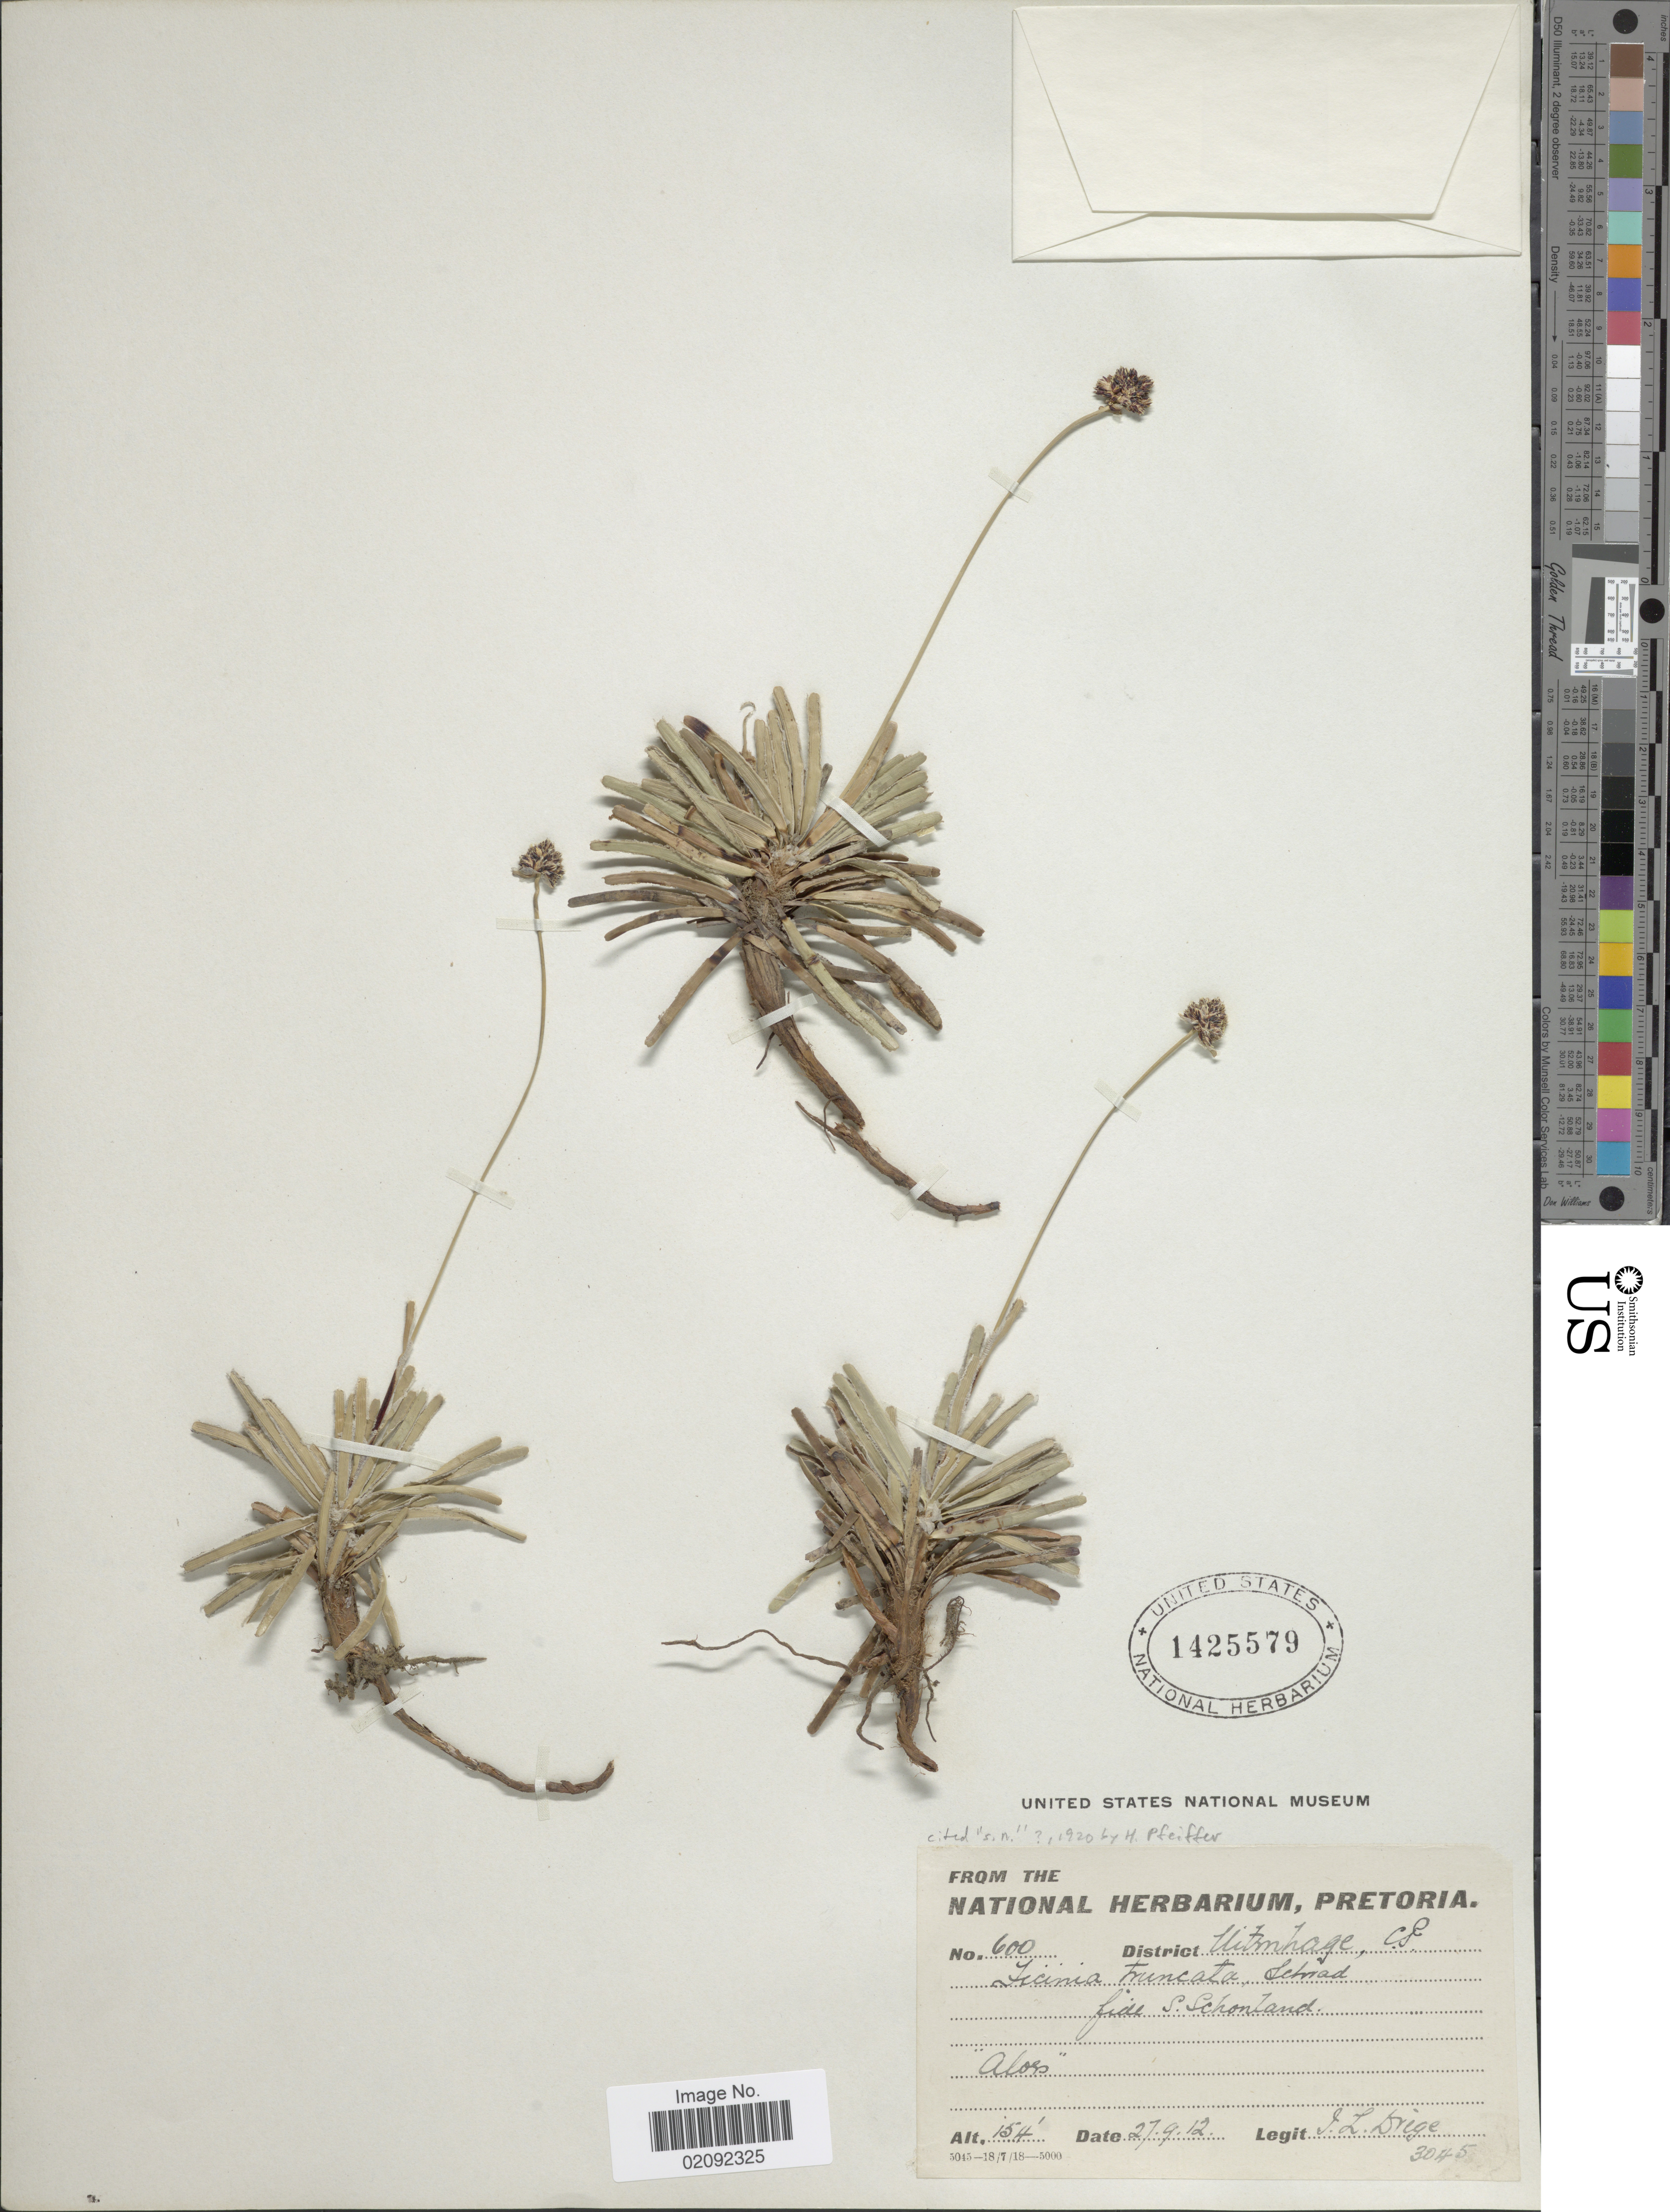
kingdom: Plantae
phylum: Tracheophyta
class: Liliopsida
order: Poales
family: Cyperaceae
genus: Ficinia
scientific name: Ficinia truncata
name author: (Thunb.) Schrad.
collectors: J. Drege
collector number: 600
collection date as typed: Transcribed d/m/y: 27/9/12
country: South Africa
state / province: Eastern Cape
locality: District Uitenhage, 'Aloes'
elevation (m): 47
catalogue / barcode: US 1425579